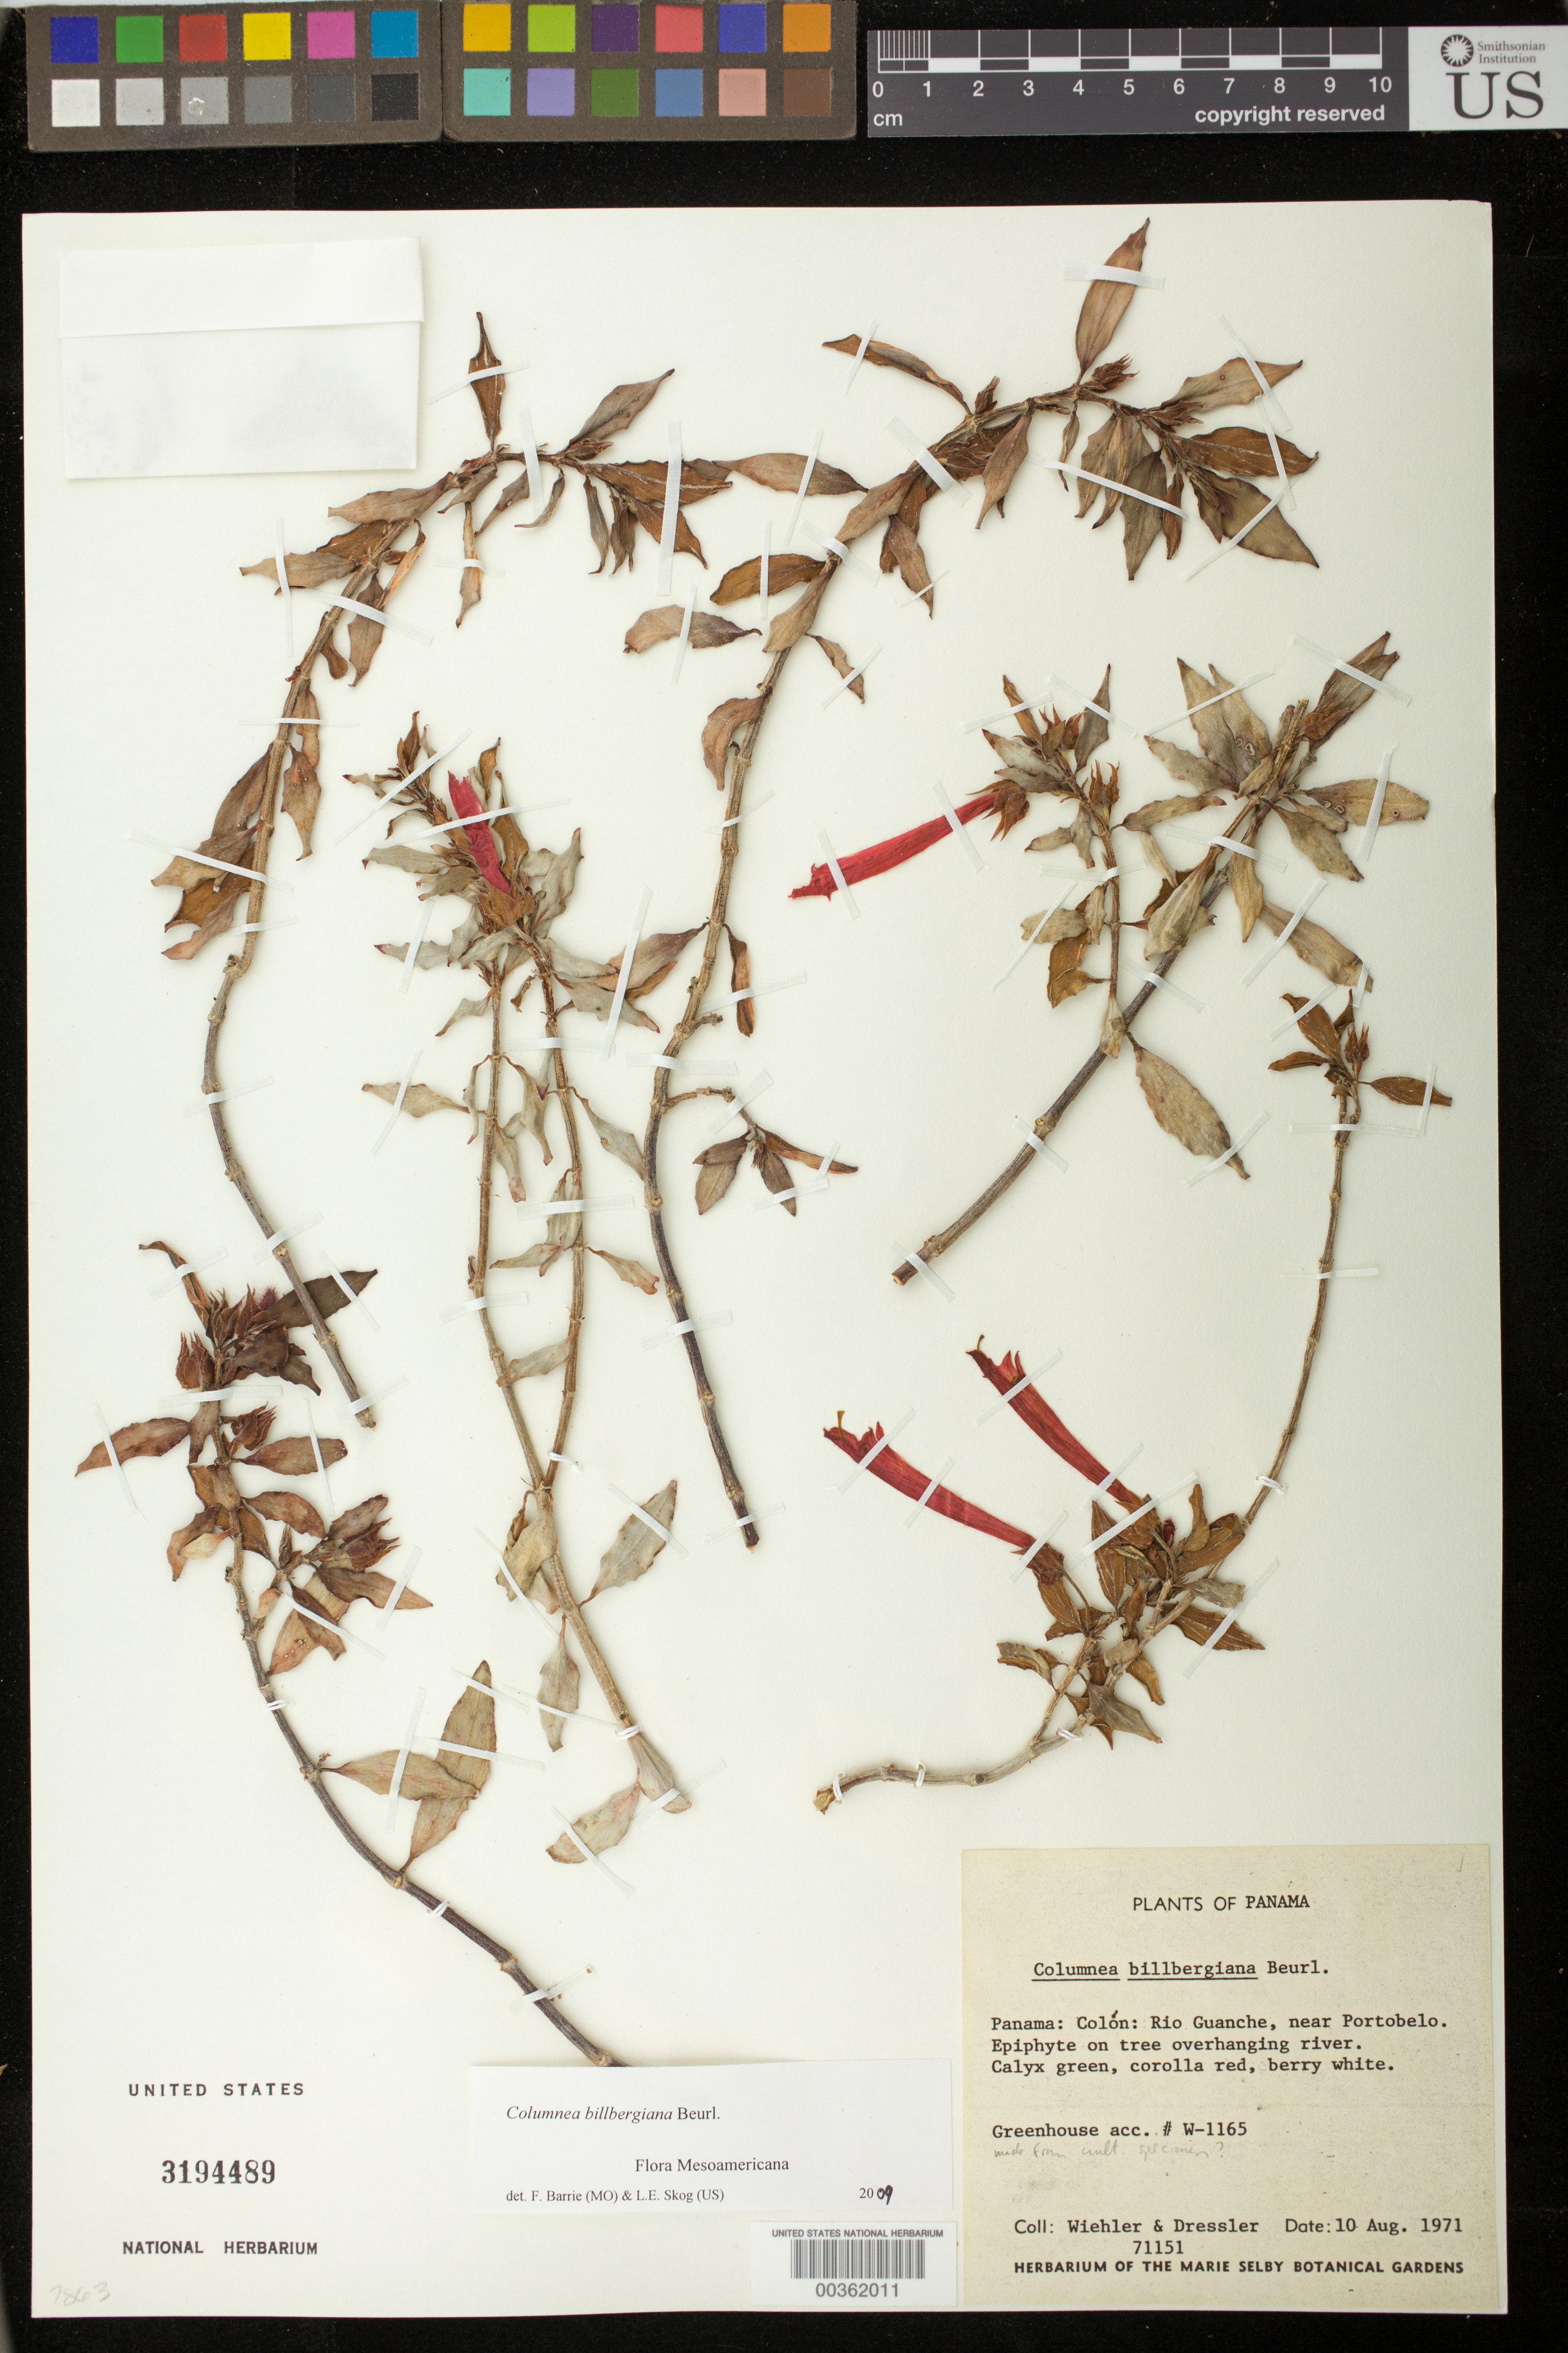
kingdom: Plantae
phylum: Tracheophyta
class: Magnoliopsida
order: Lamiales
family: Gesneriaceae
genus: Columnea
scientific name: Columnea billbergiana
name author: Beurl.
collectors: H. J. Wiehler & R. Dressler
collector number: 71151a [W-1165]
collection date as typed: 10 Aug 1971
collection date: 1971-08-10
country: Panama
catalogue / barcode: US 3194489